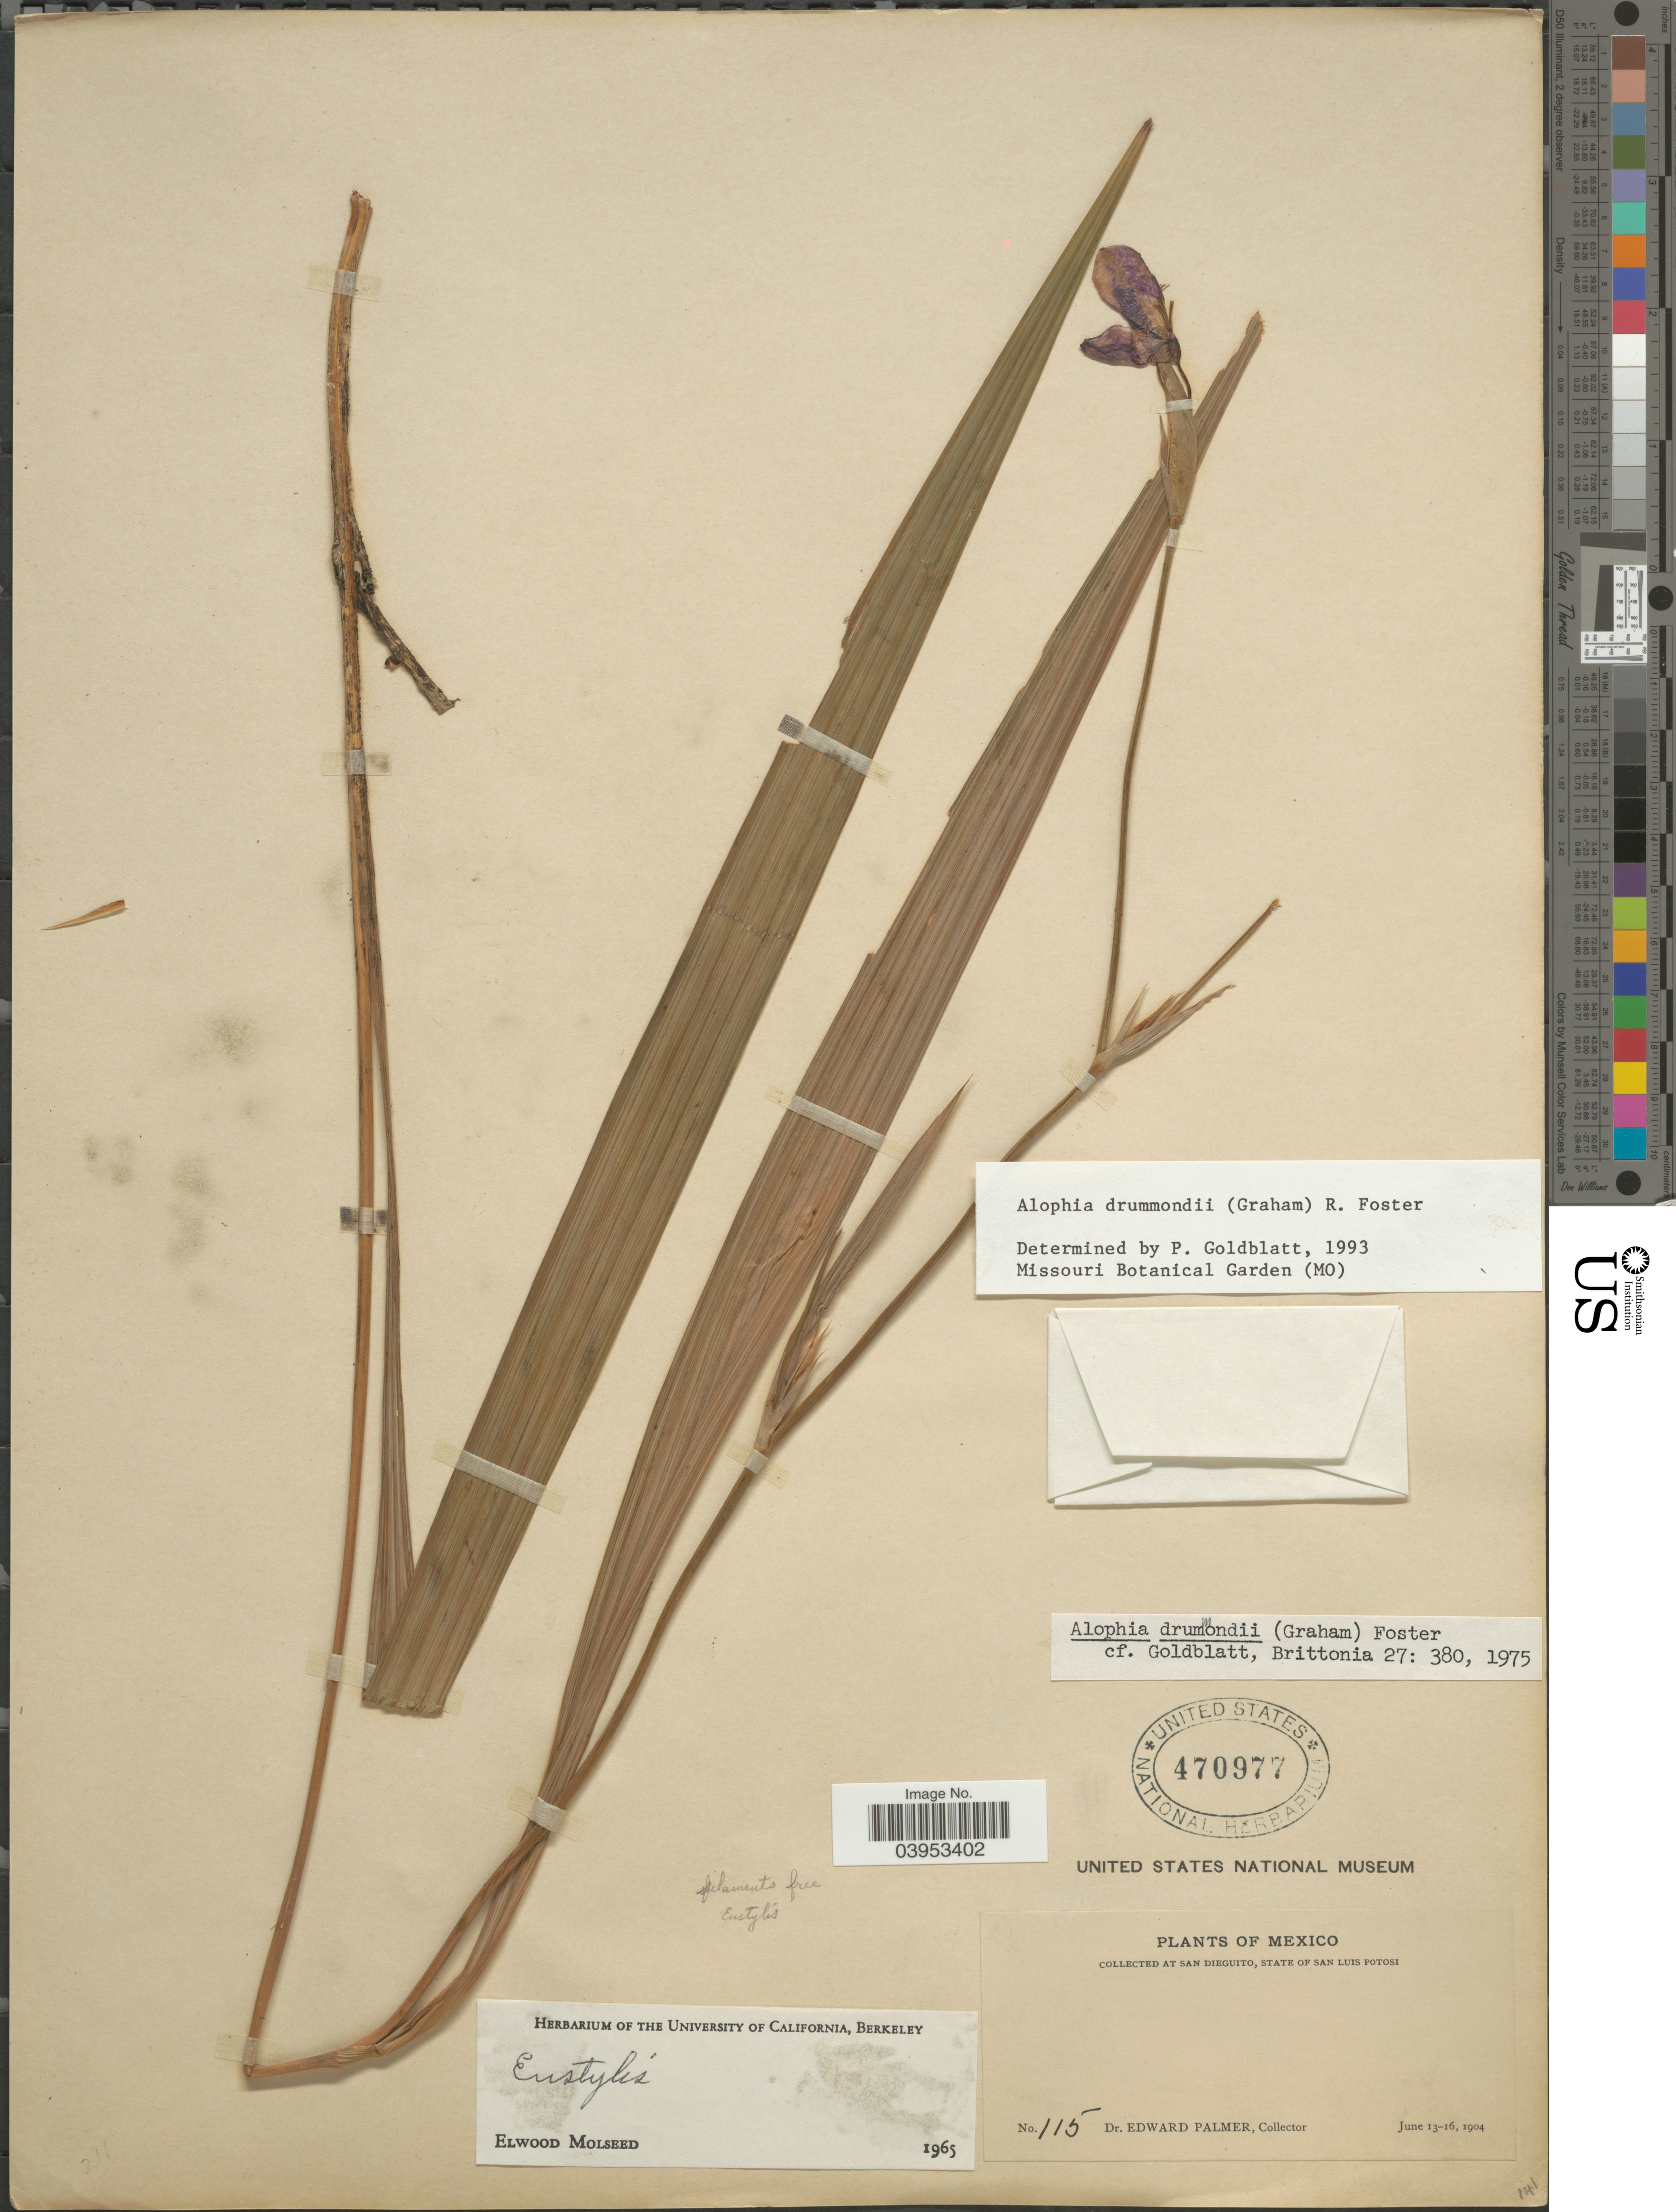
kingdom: Plantae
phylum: Tracheophyta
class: Liliopsida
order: Asparagales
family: Iridaceae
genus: Alophia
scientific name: Alophia drummondii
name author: (Graham) R.C. Foster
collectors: E. Palmer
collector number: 115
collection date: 1904-06-13/1904-06-16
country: Mexico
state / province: San Luis Potosí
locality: At San Dieguito.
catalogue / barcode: US 470977